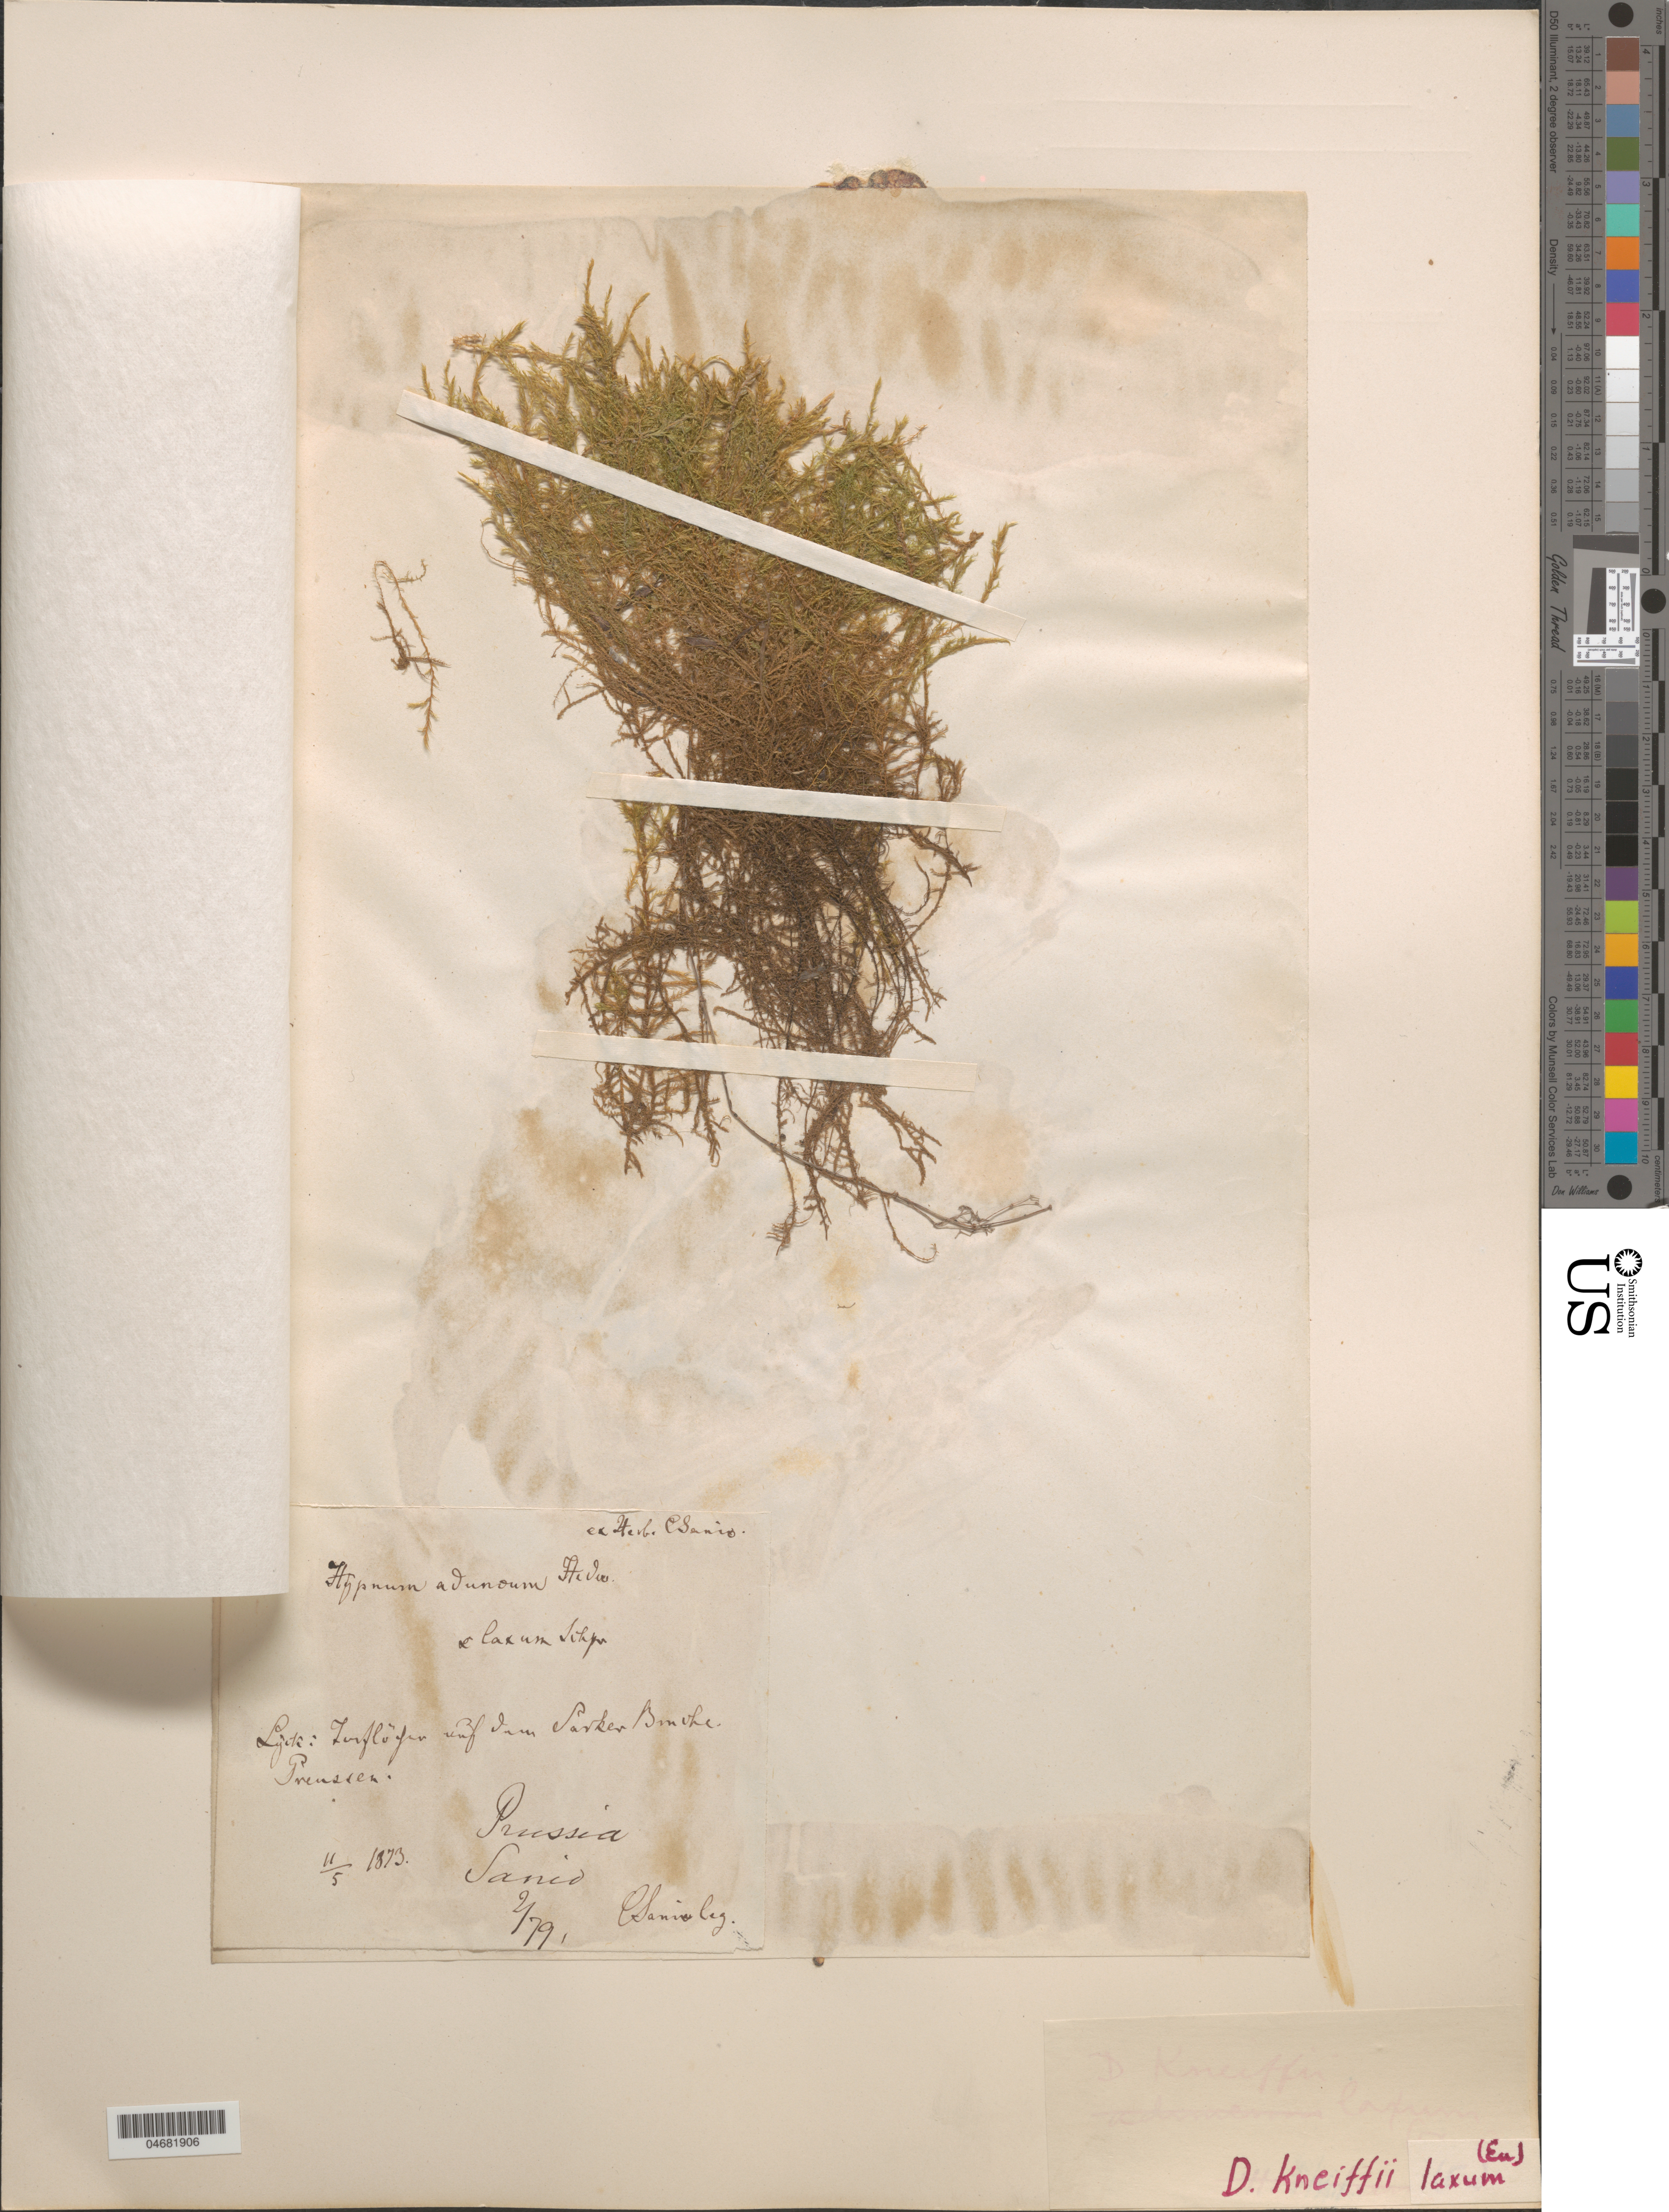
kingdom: Plantae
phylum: Bryophyta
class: Bryopsida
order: Hypnales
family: Hypnaceae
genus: Hypnum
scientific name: Hypnum aduncum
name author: Hedw.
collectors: C. Sanio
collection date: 1873-05-11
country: Poland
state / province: Warminsko-Mazurskie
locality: Lyck. Preussen. Prussia.